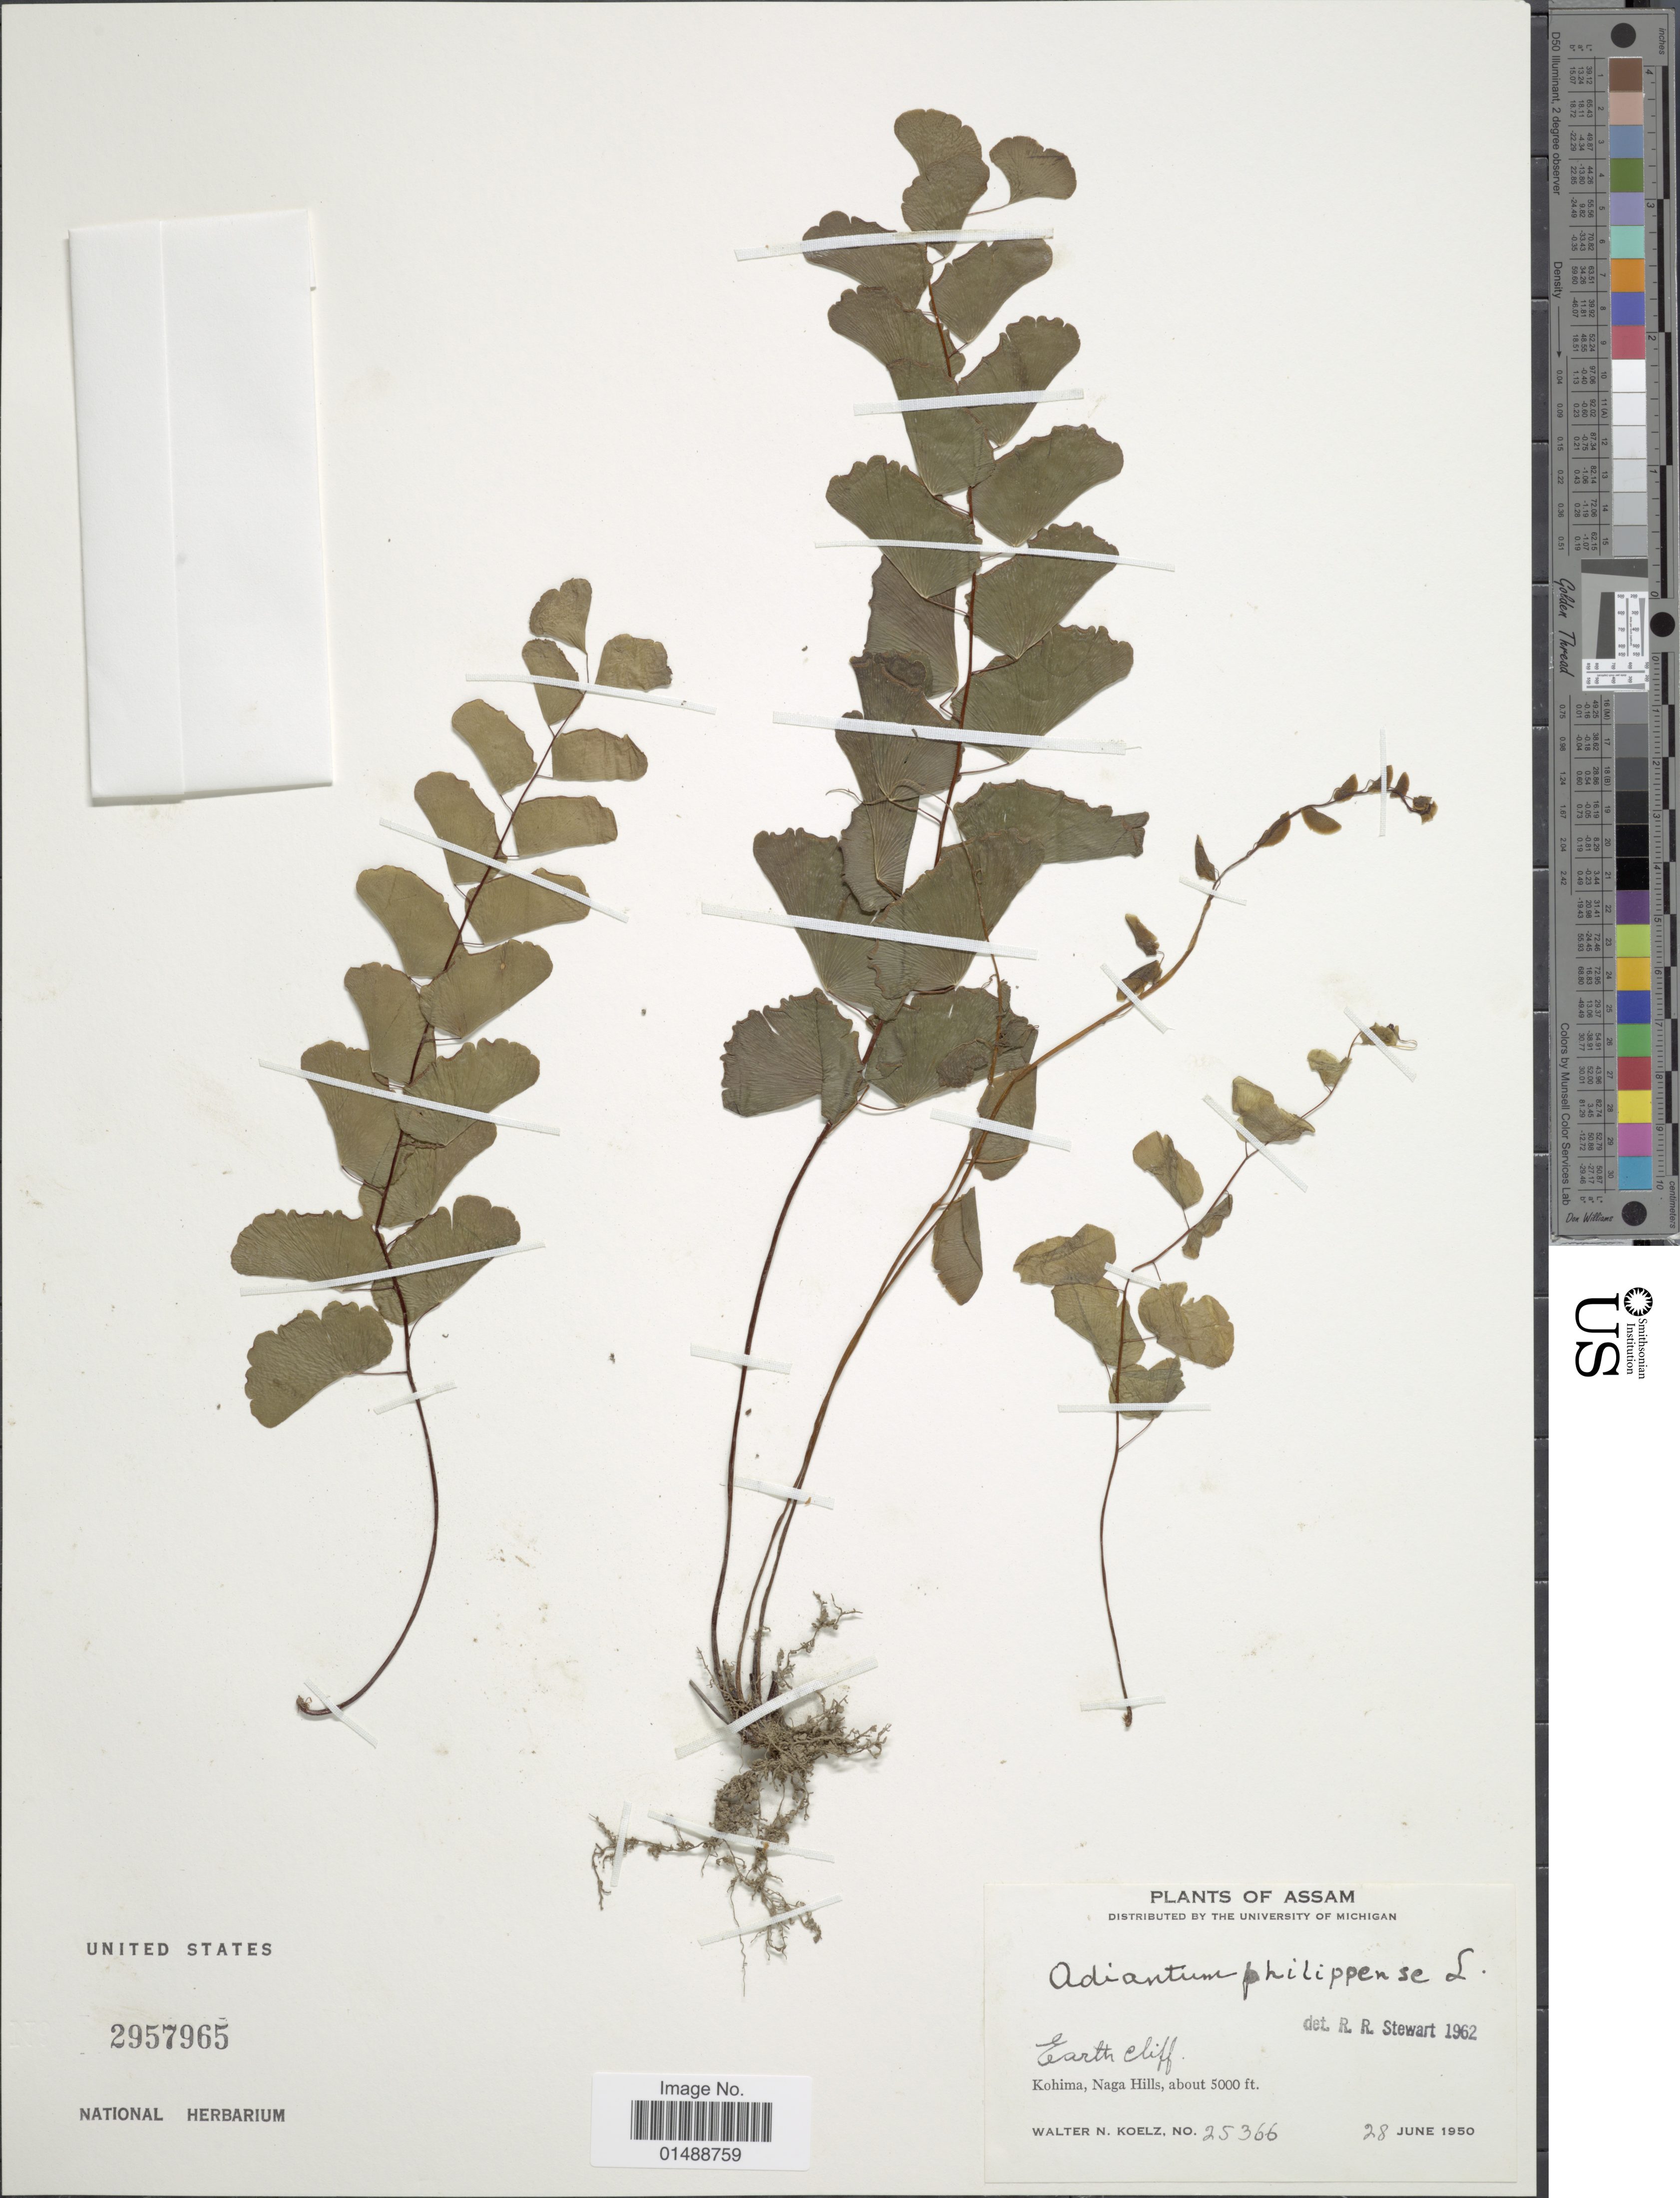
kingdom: Plantae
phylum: Tracheophyta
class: Polypodiopsida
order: Polypodiales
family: Pteridaceae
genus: Adiantum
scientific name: Adiantum philippense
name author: L.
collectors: W. N. Koelz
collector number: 25366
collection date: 1950-06-28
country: India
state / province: Nagaland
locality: Assam, Earth Cliff, Kohima, Naga Hills.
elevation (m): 1524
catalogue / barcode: US 2957965